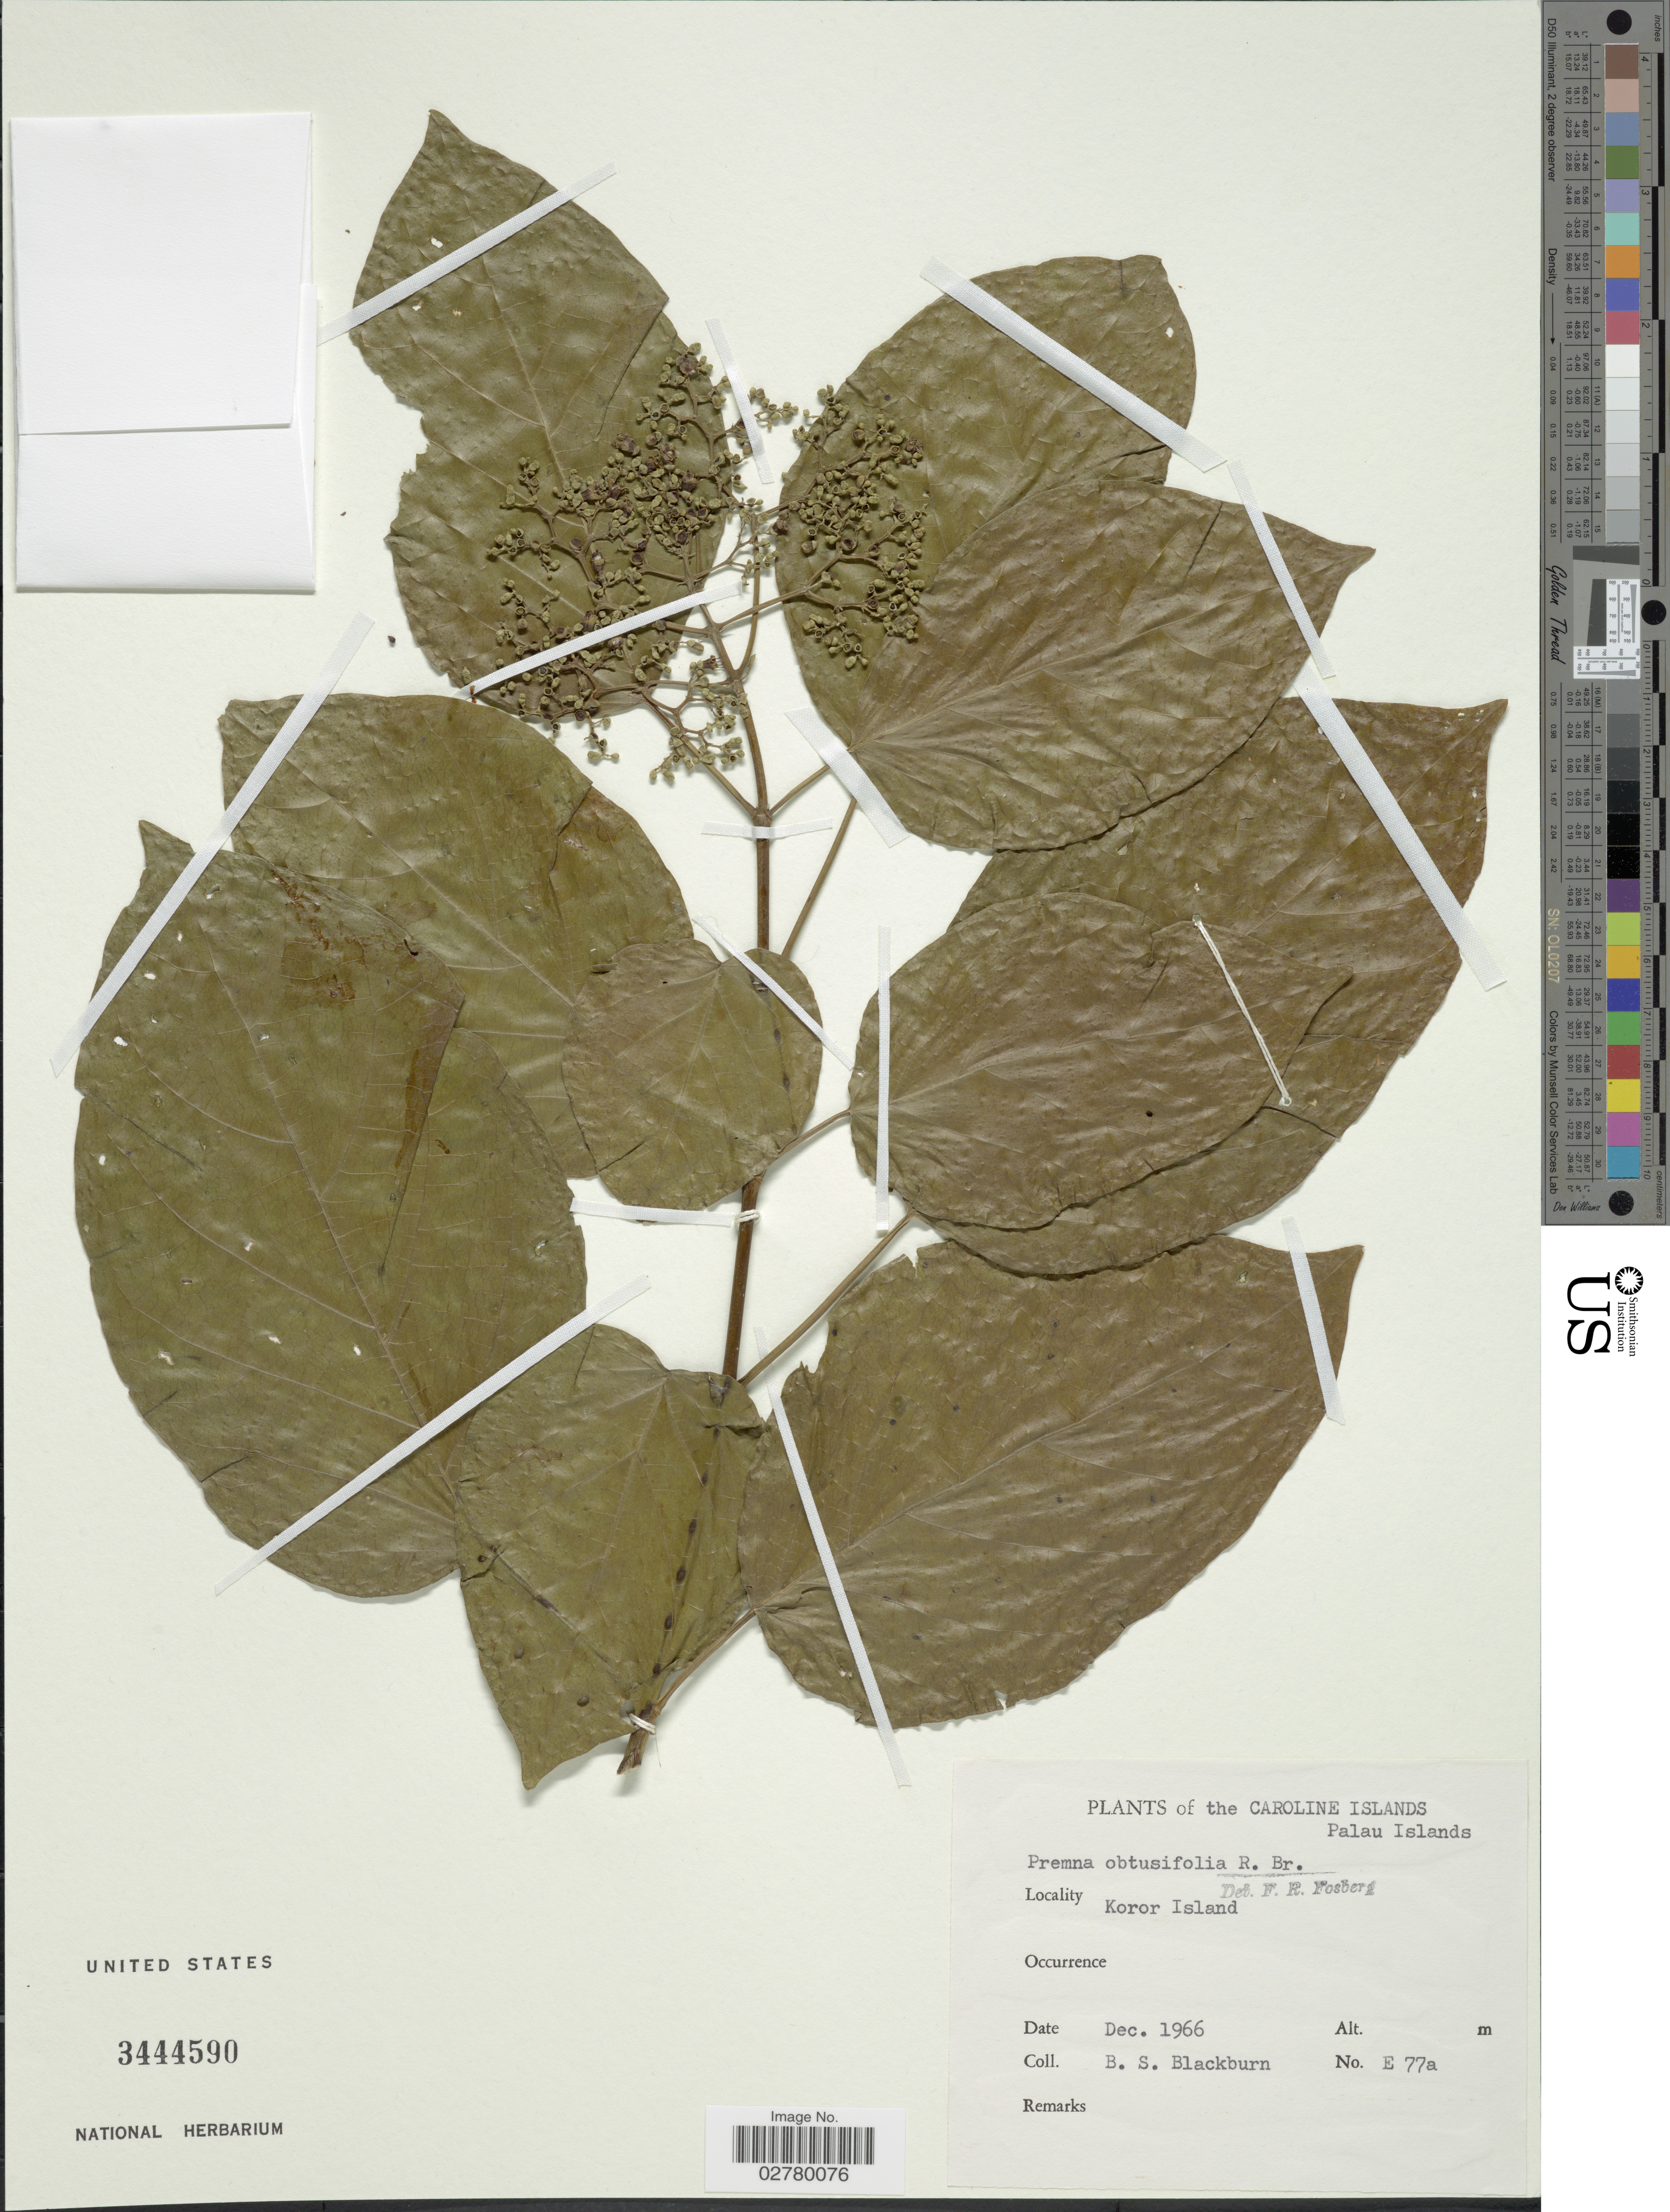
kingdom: Plantae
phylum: Tracheophyta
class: Magnoliopsida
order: Lamiales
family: Lamiaceae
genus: Premna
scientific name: Premna obtusifolia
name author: R. Br.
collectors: B. S. Blackburn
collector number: E77a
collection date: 1966-12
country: Palau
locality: The Caroline Islands. Palau Islands. Koror Islands.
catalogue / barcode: US 3444590